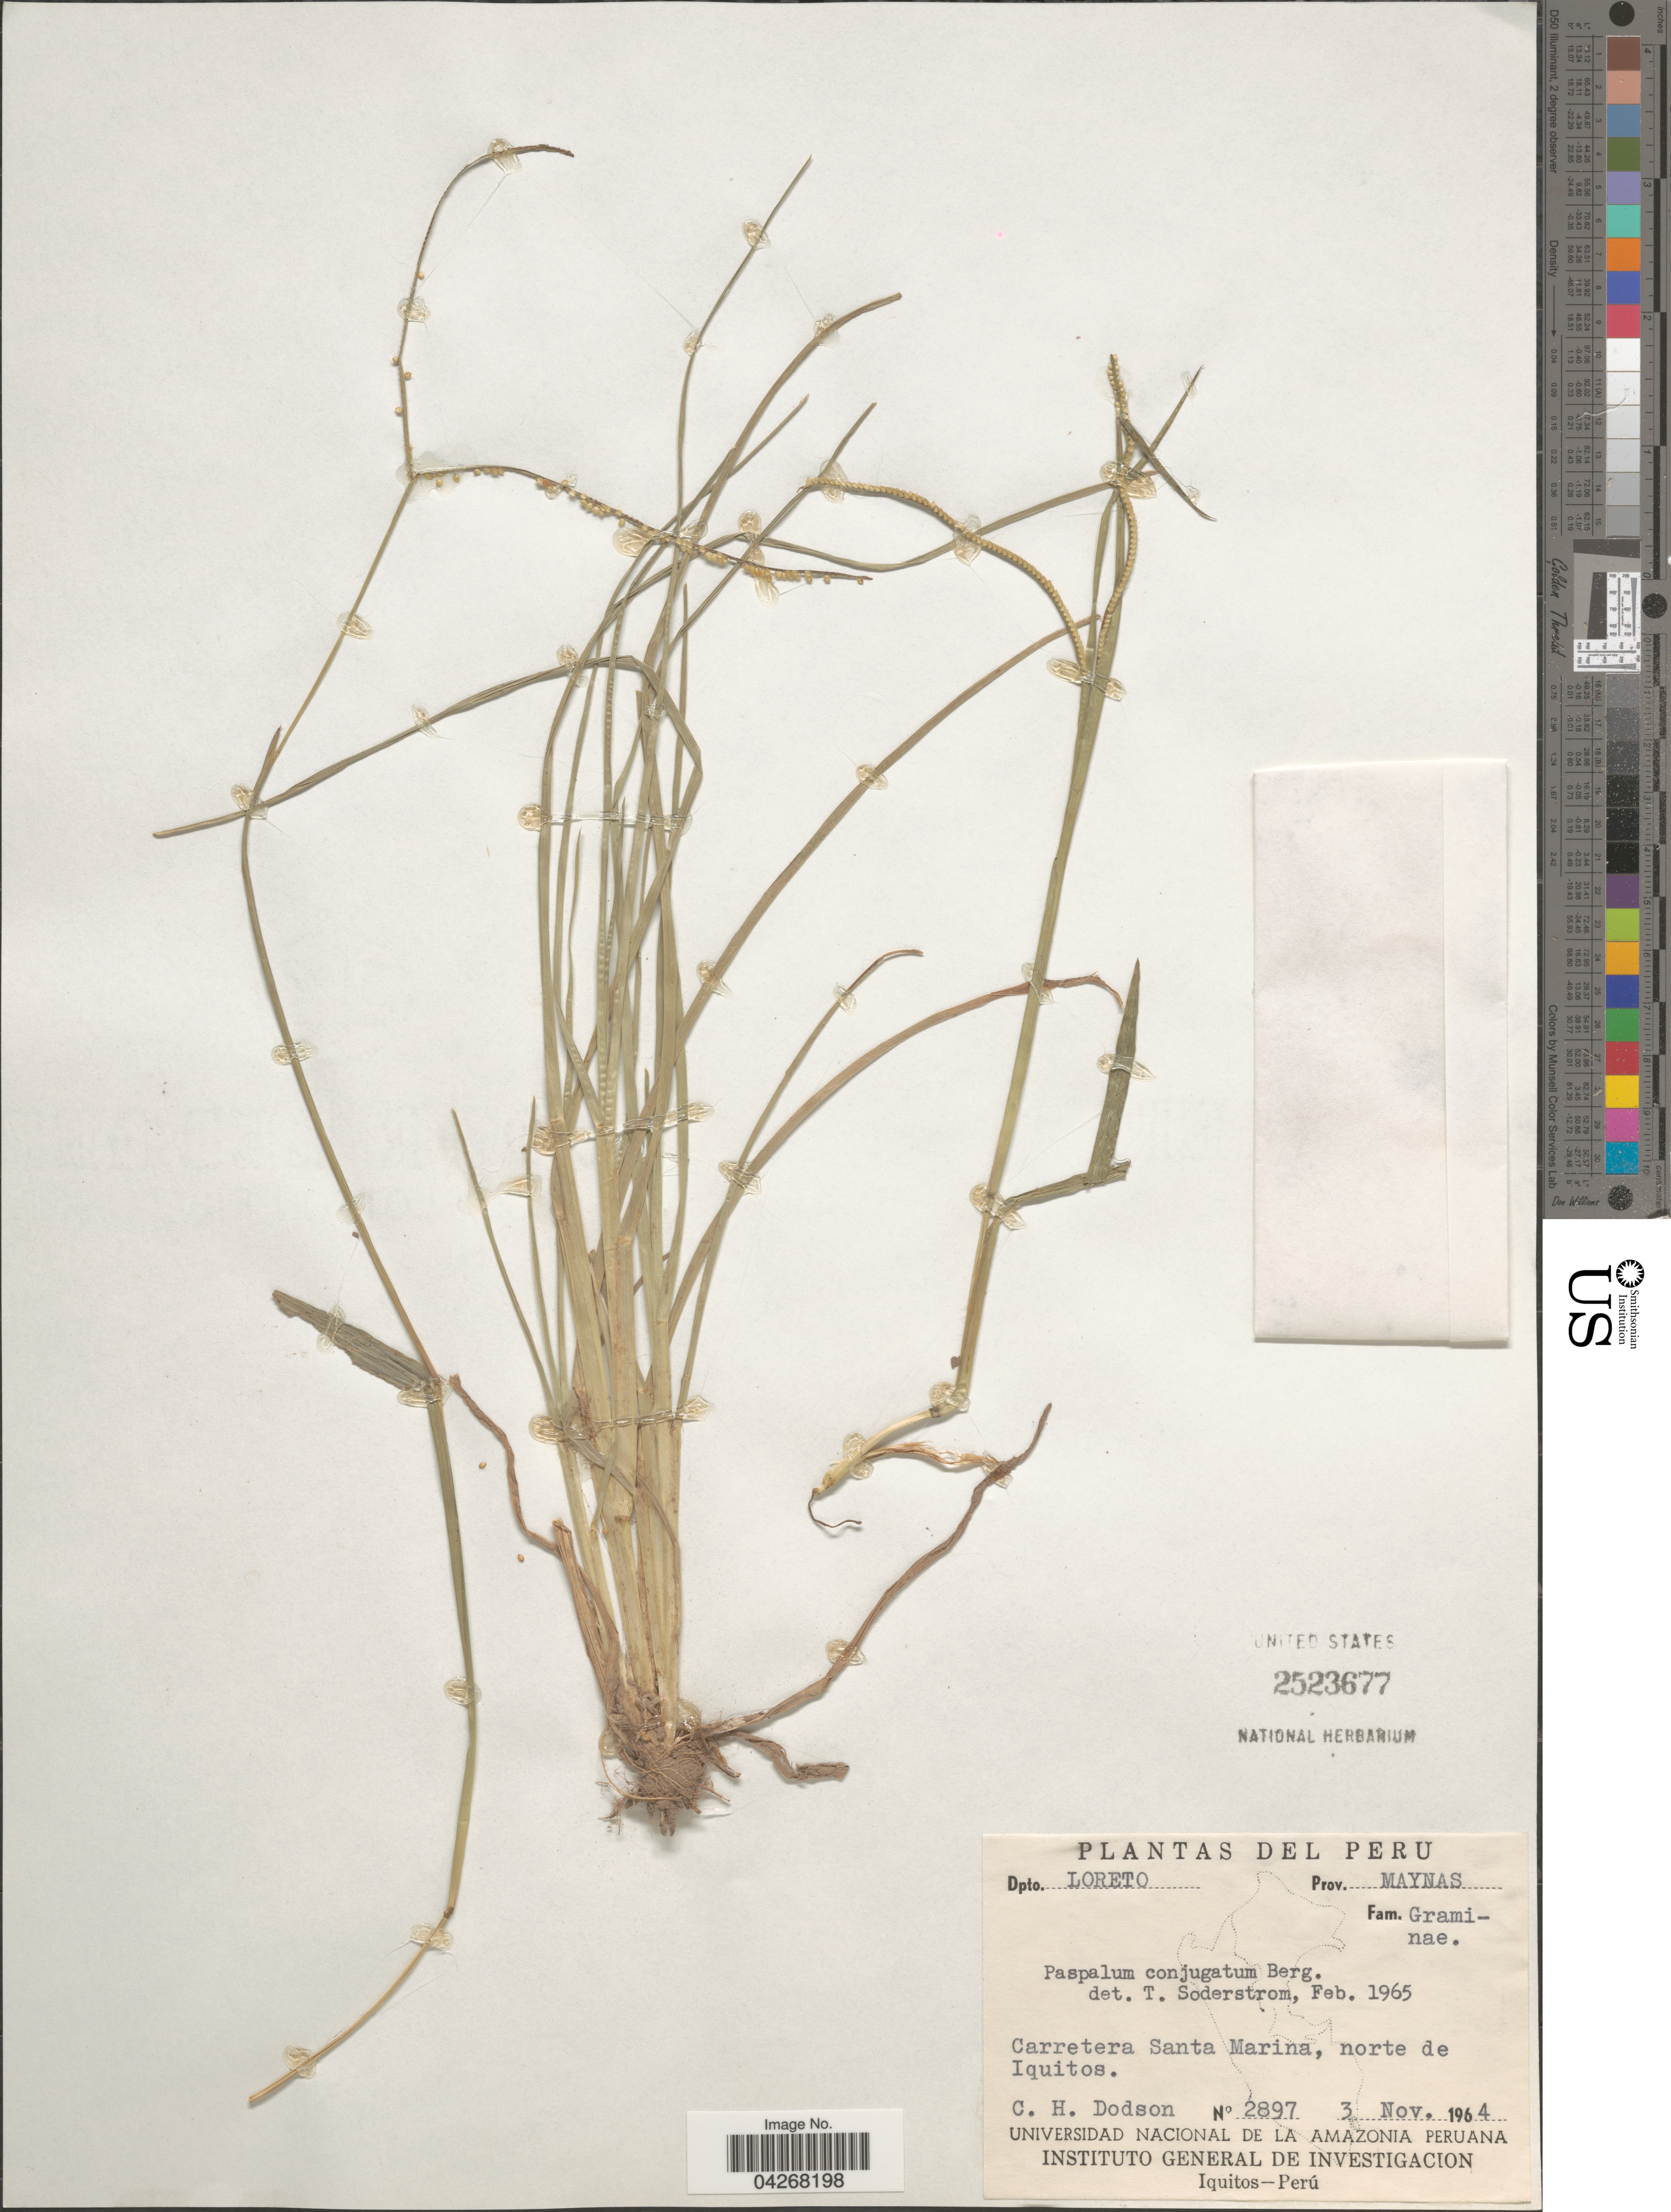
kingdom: Plantae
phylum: Tracheophyta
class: Liliopsida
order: Poales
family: Poaceae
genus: Paspalum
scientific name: Paspalum conjugatum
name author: P.J. Bergius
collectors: C. H. Dodson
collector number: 2897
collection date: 1964-11-03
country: Peru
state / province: Loreto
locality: Dpto. Loreto. Prov. Maynas. Carretera Santa Marina, norte de Iquitos.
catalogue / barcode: US 2523677